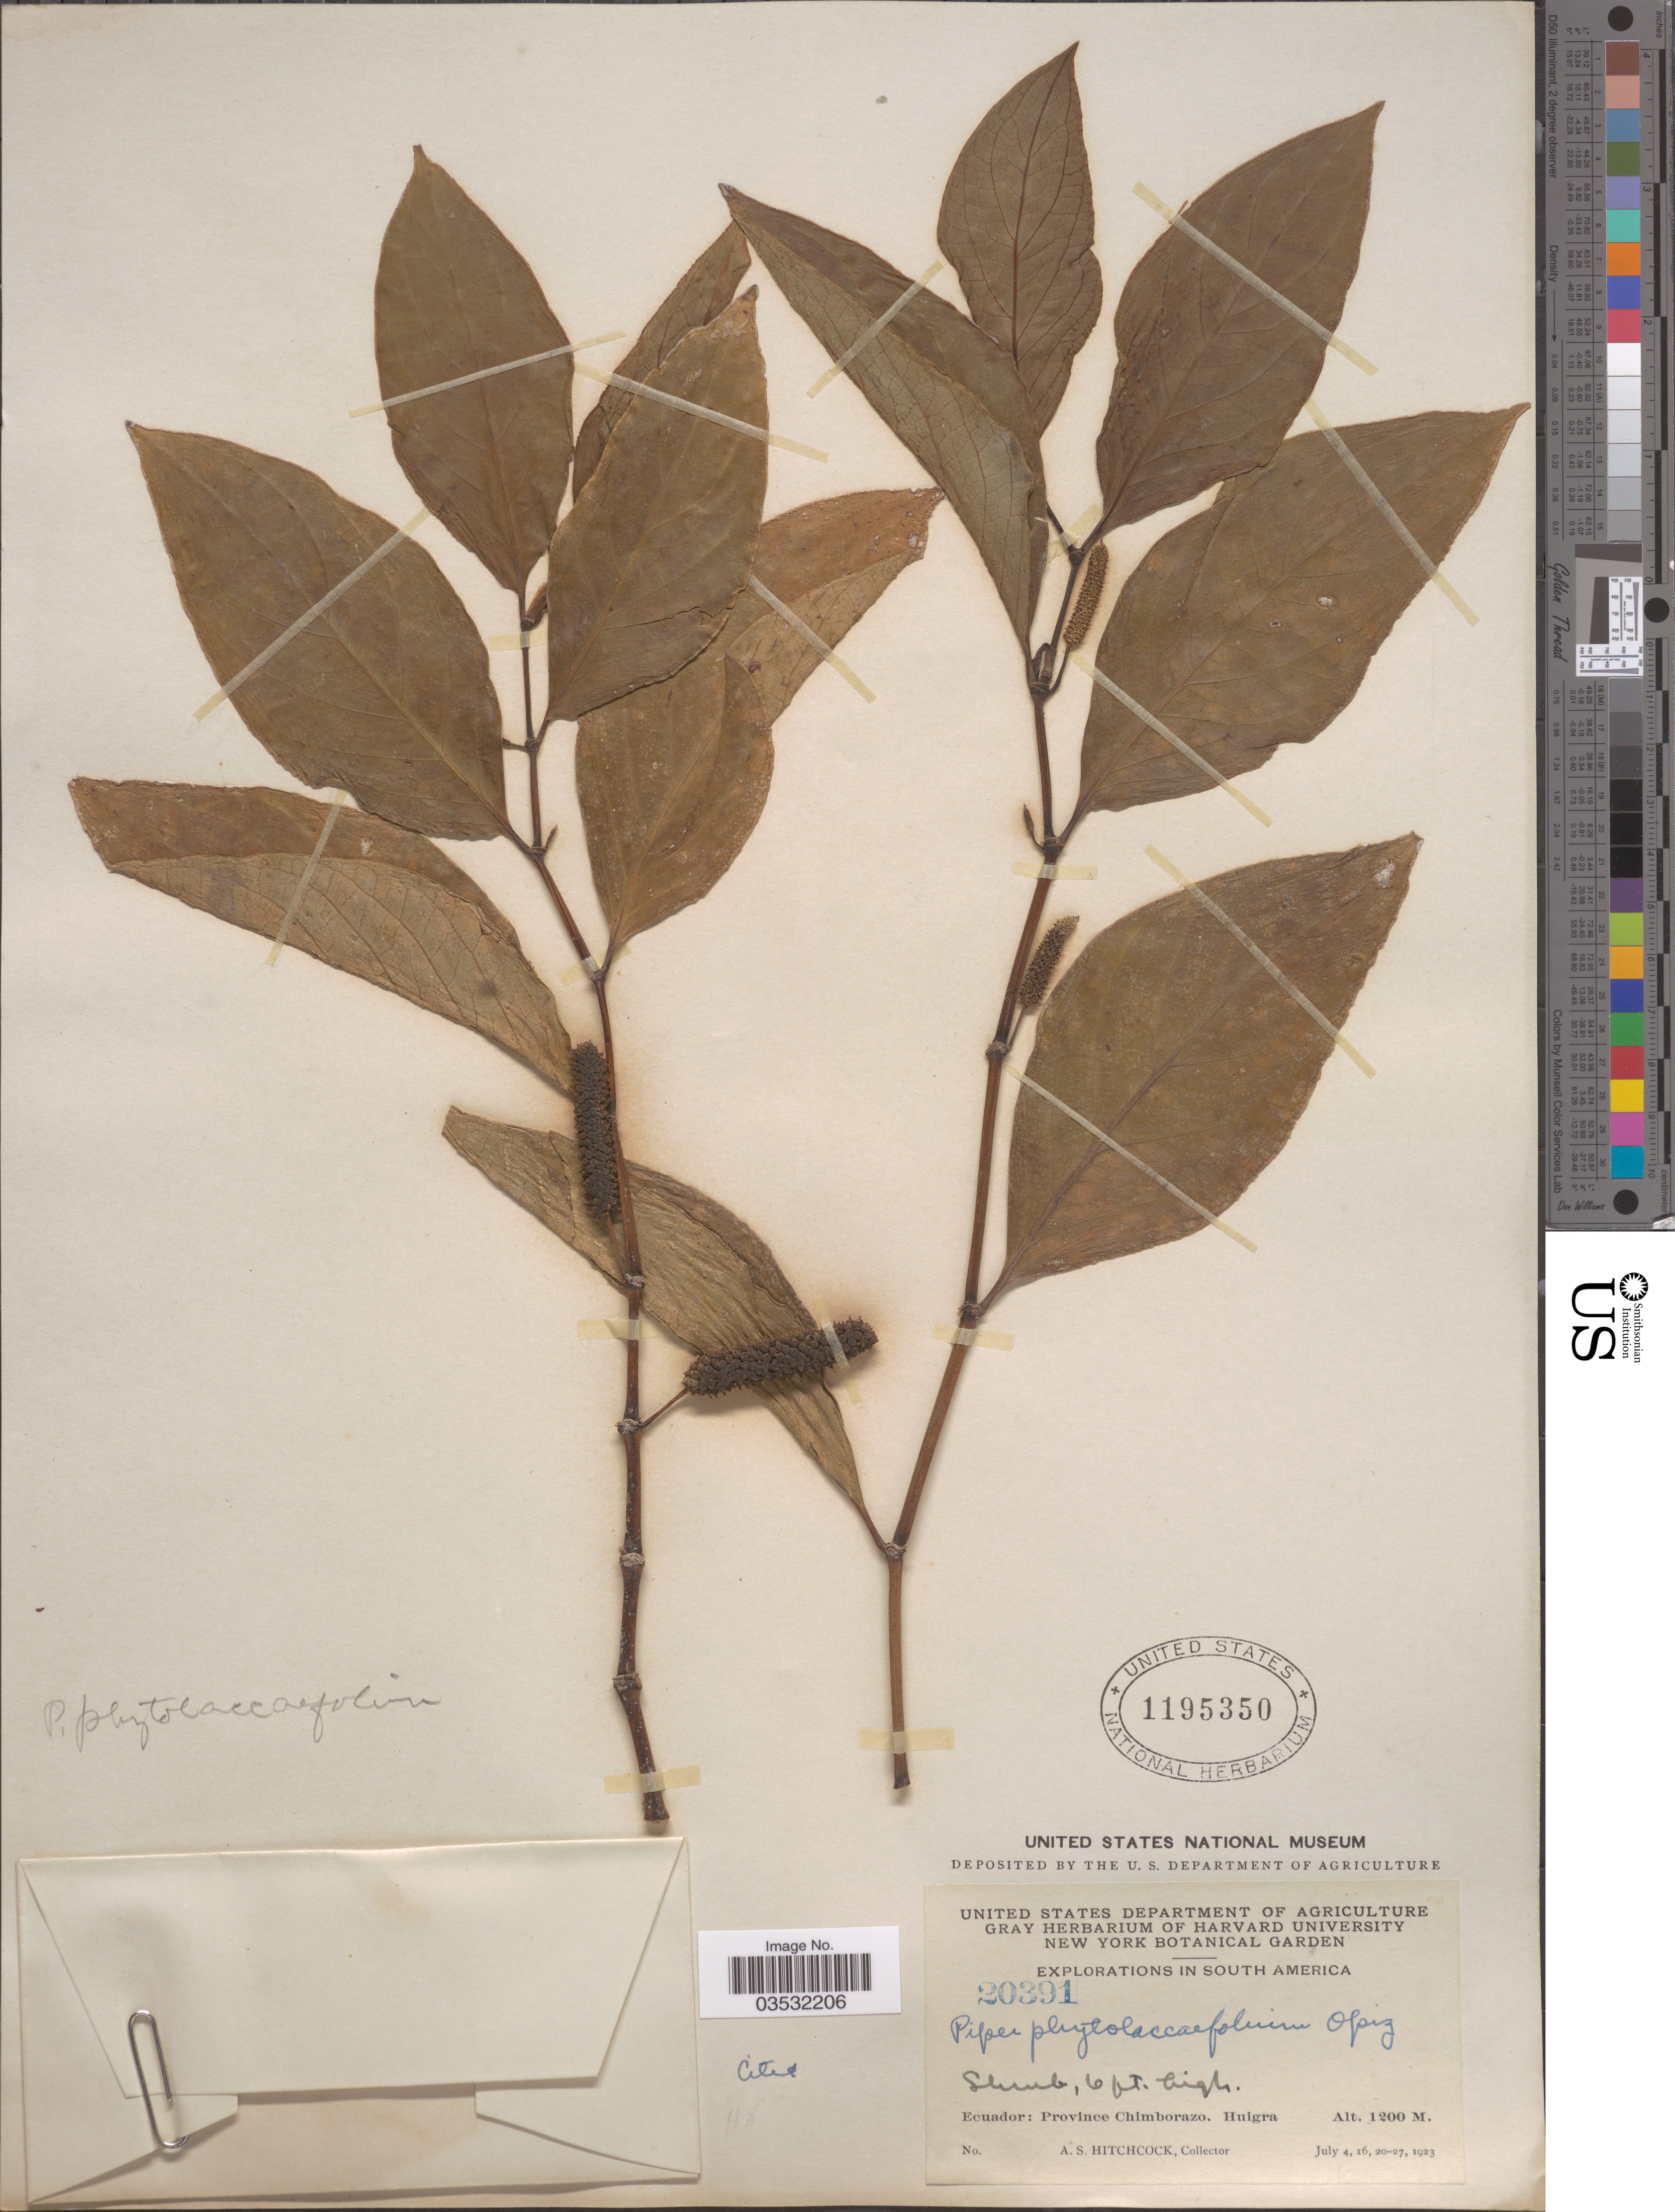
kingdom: Plantae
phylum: Tracheophyta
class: Magnoliopsida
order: Piperales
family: Piperaceae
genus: Piper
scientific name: Piper phytolaccifolium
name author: Opiz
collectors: A. S. Hitchcock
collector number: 20391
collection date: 1923-07-04/1923-07-27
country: Ecuador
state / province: Chimborazo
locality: Huigra.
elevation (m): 1200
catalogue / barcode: US 1195350